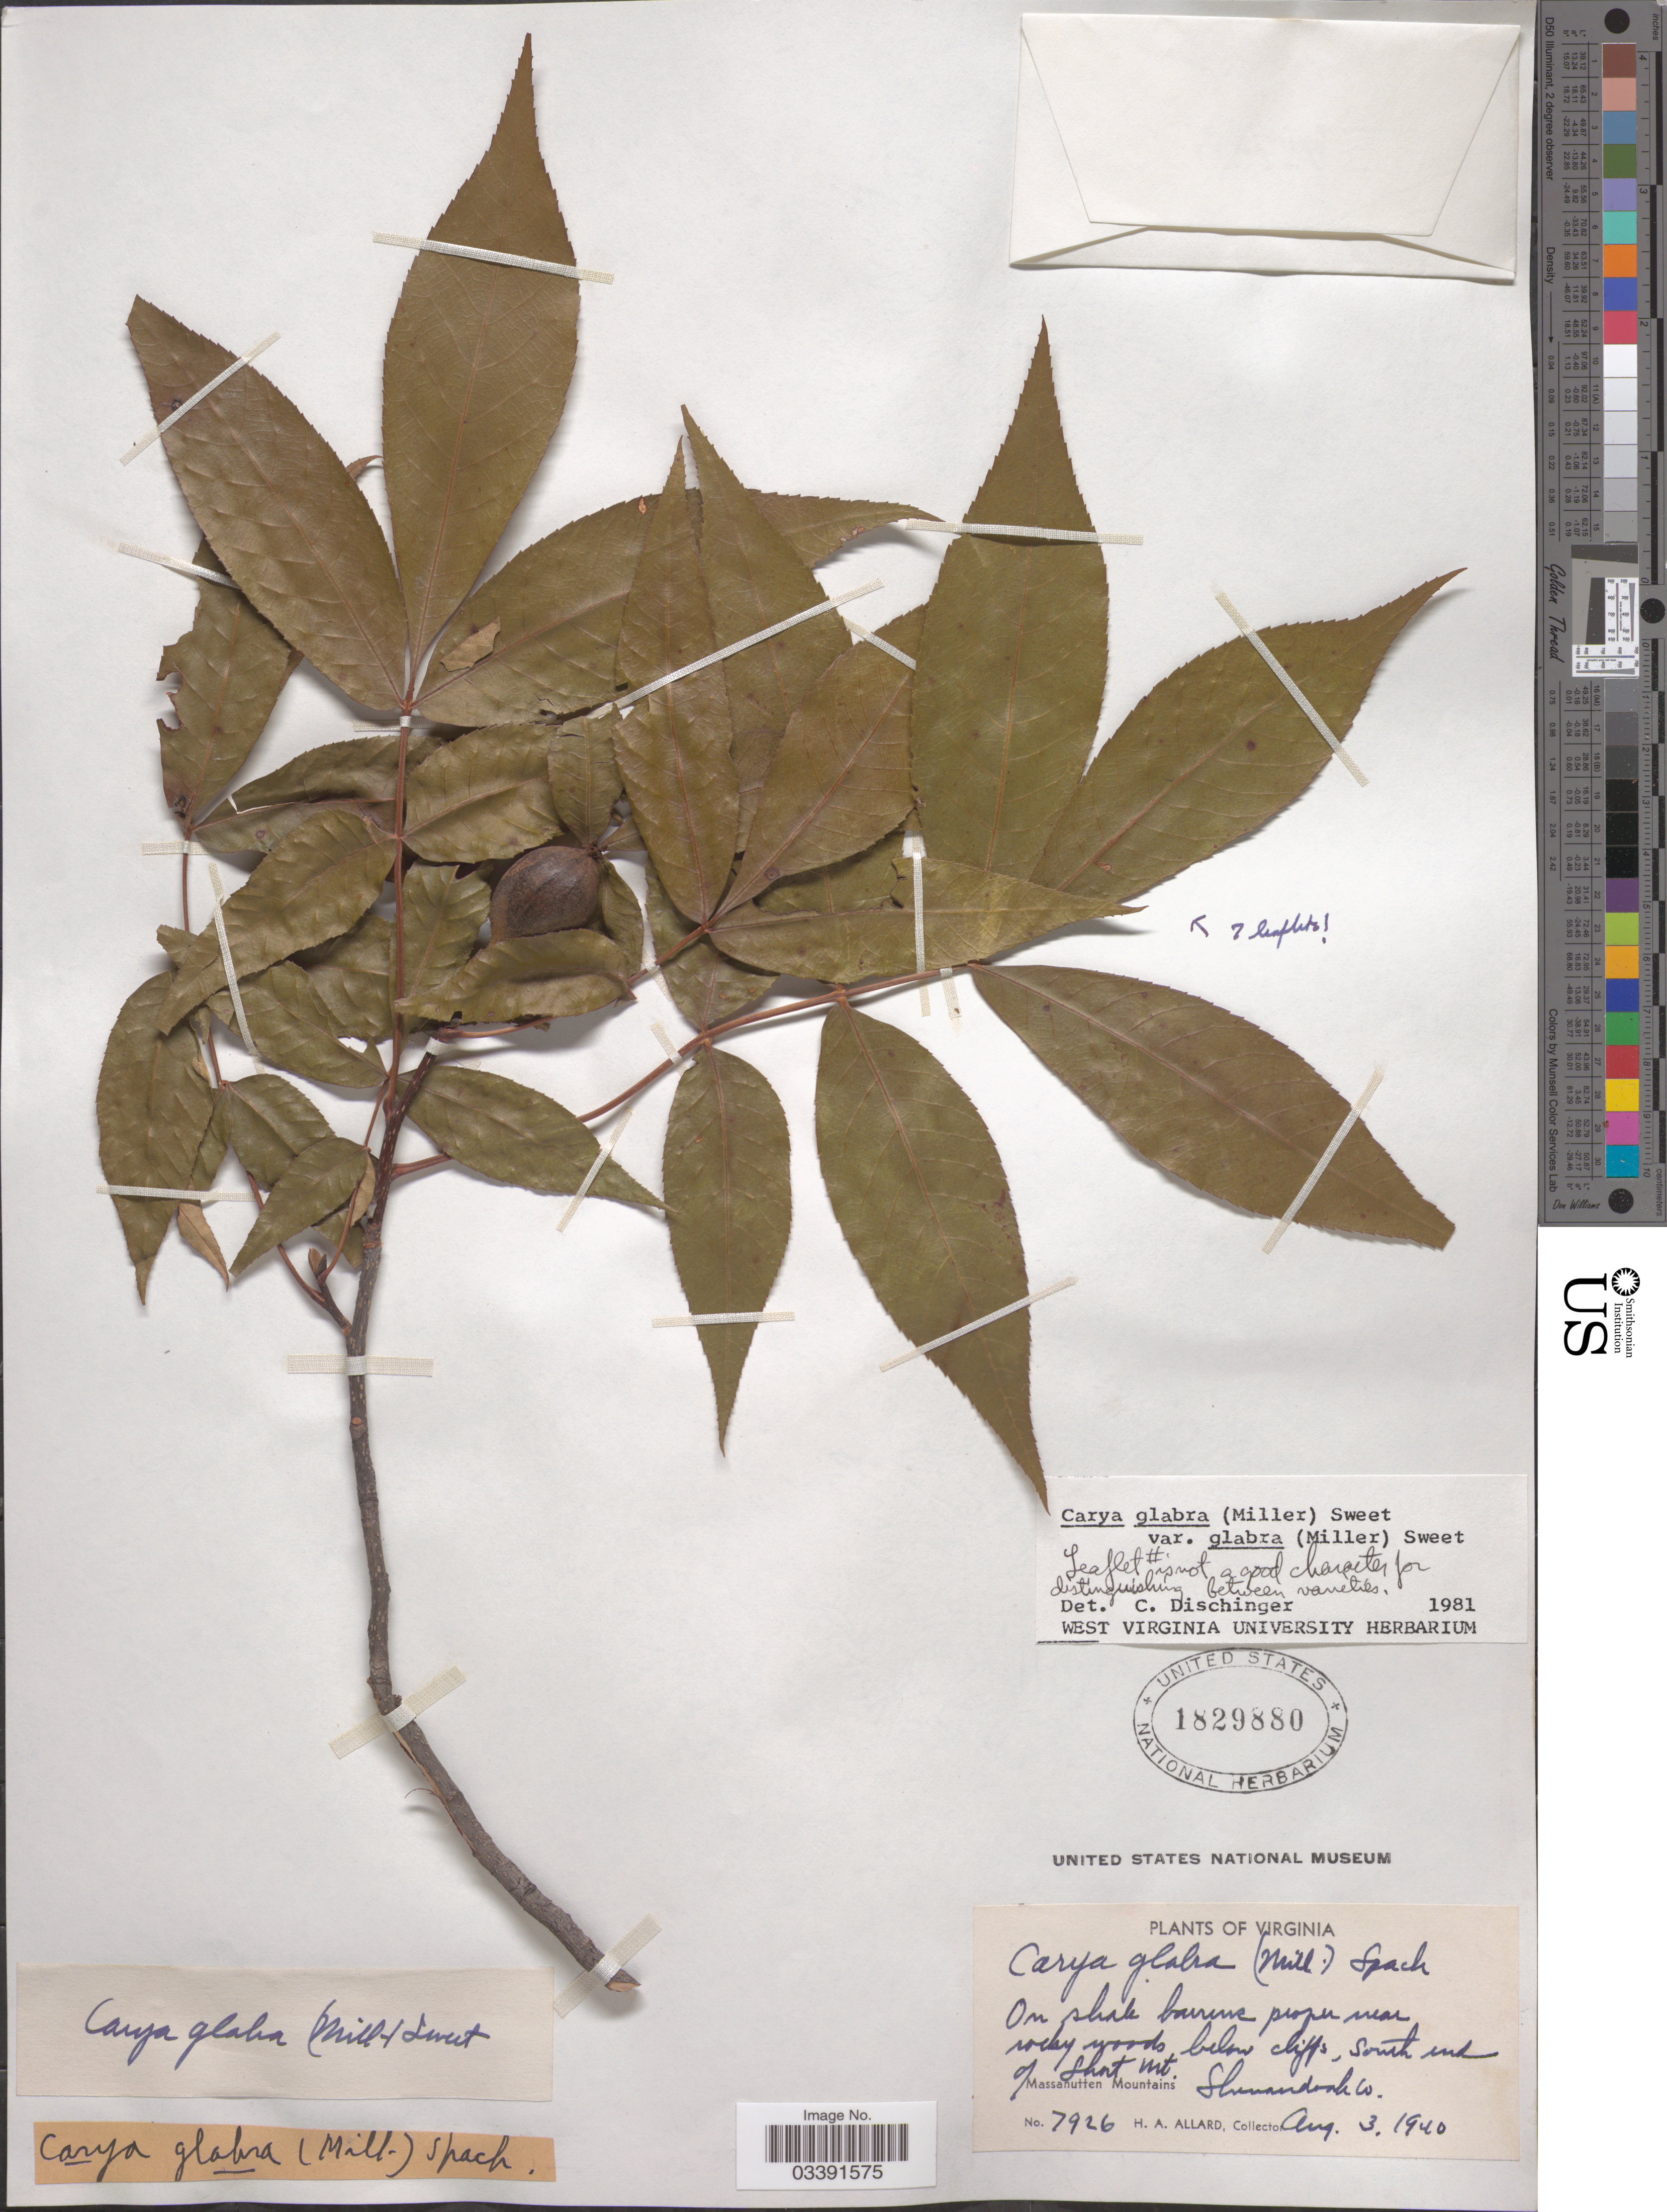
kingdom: Plantae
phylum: Tracheophyta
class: Magnoliopsida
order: Fagales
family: Juglandaceae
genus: Carya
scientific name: Carya glabra var. glabra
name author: (Mill.) Sweet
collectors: H. A. Allard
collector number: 7926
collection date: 1940-08-03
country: United States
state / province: Virginia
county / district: Shenandoah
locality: South end of Short Mt. Massanutten Mountains. Shenandoah Co.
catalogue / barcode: US 1829880